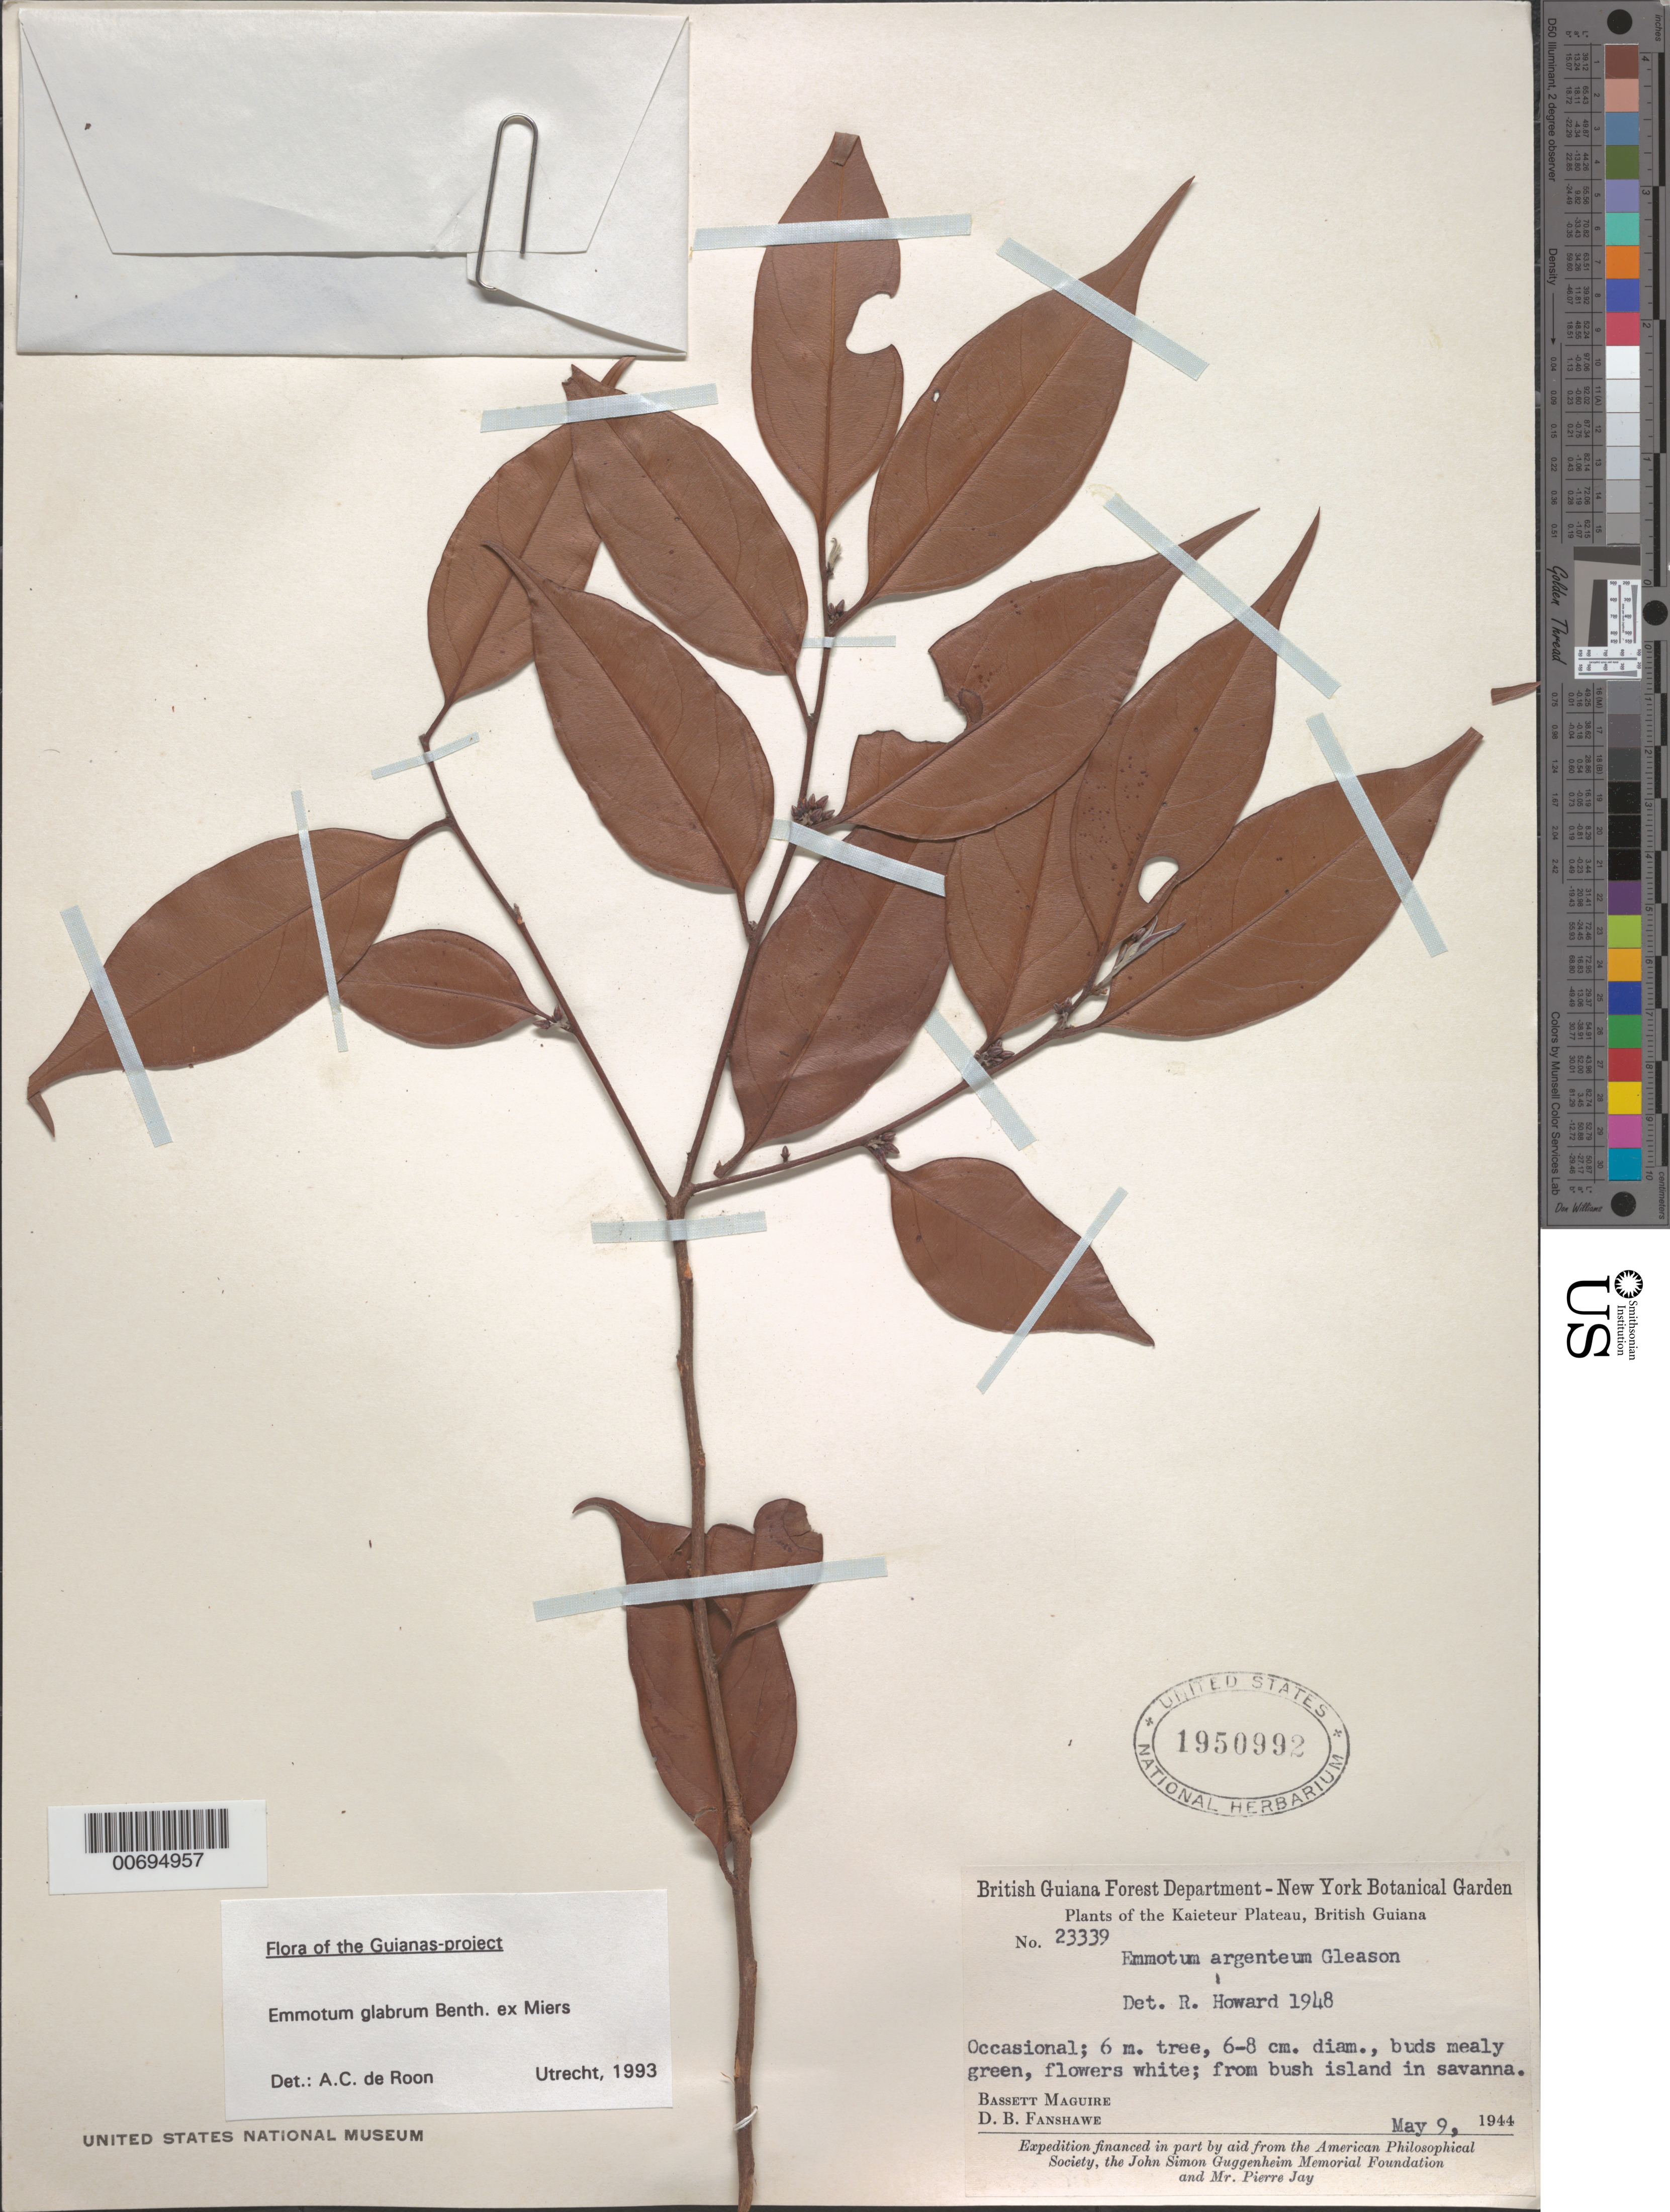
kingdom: Plantae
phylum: Tracheophyta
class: Magnoliopsida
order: Metteniusales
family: Metteniusaceae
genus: Emmotum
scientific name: Emmotum glabrum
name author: Benth. ex Miers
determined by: de Roon, A. C.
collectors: B. Maguire & D. B. Fanshawe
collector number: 23339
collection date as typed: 9-May-44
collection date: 1944-05-09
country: Guyana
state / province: Potaro-Siparuni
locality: Kaieteur Plateau, Potaro River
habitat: Bush island in savanna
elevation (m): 427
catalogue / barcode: US 1950992